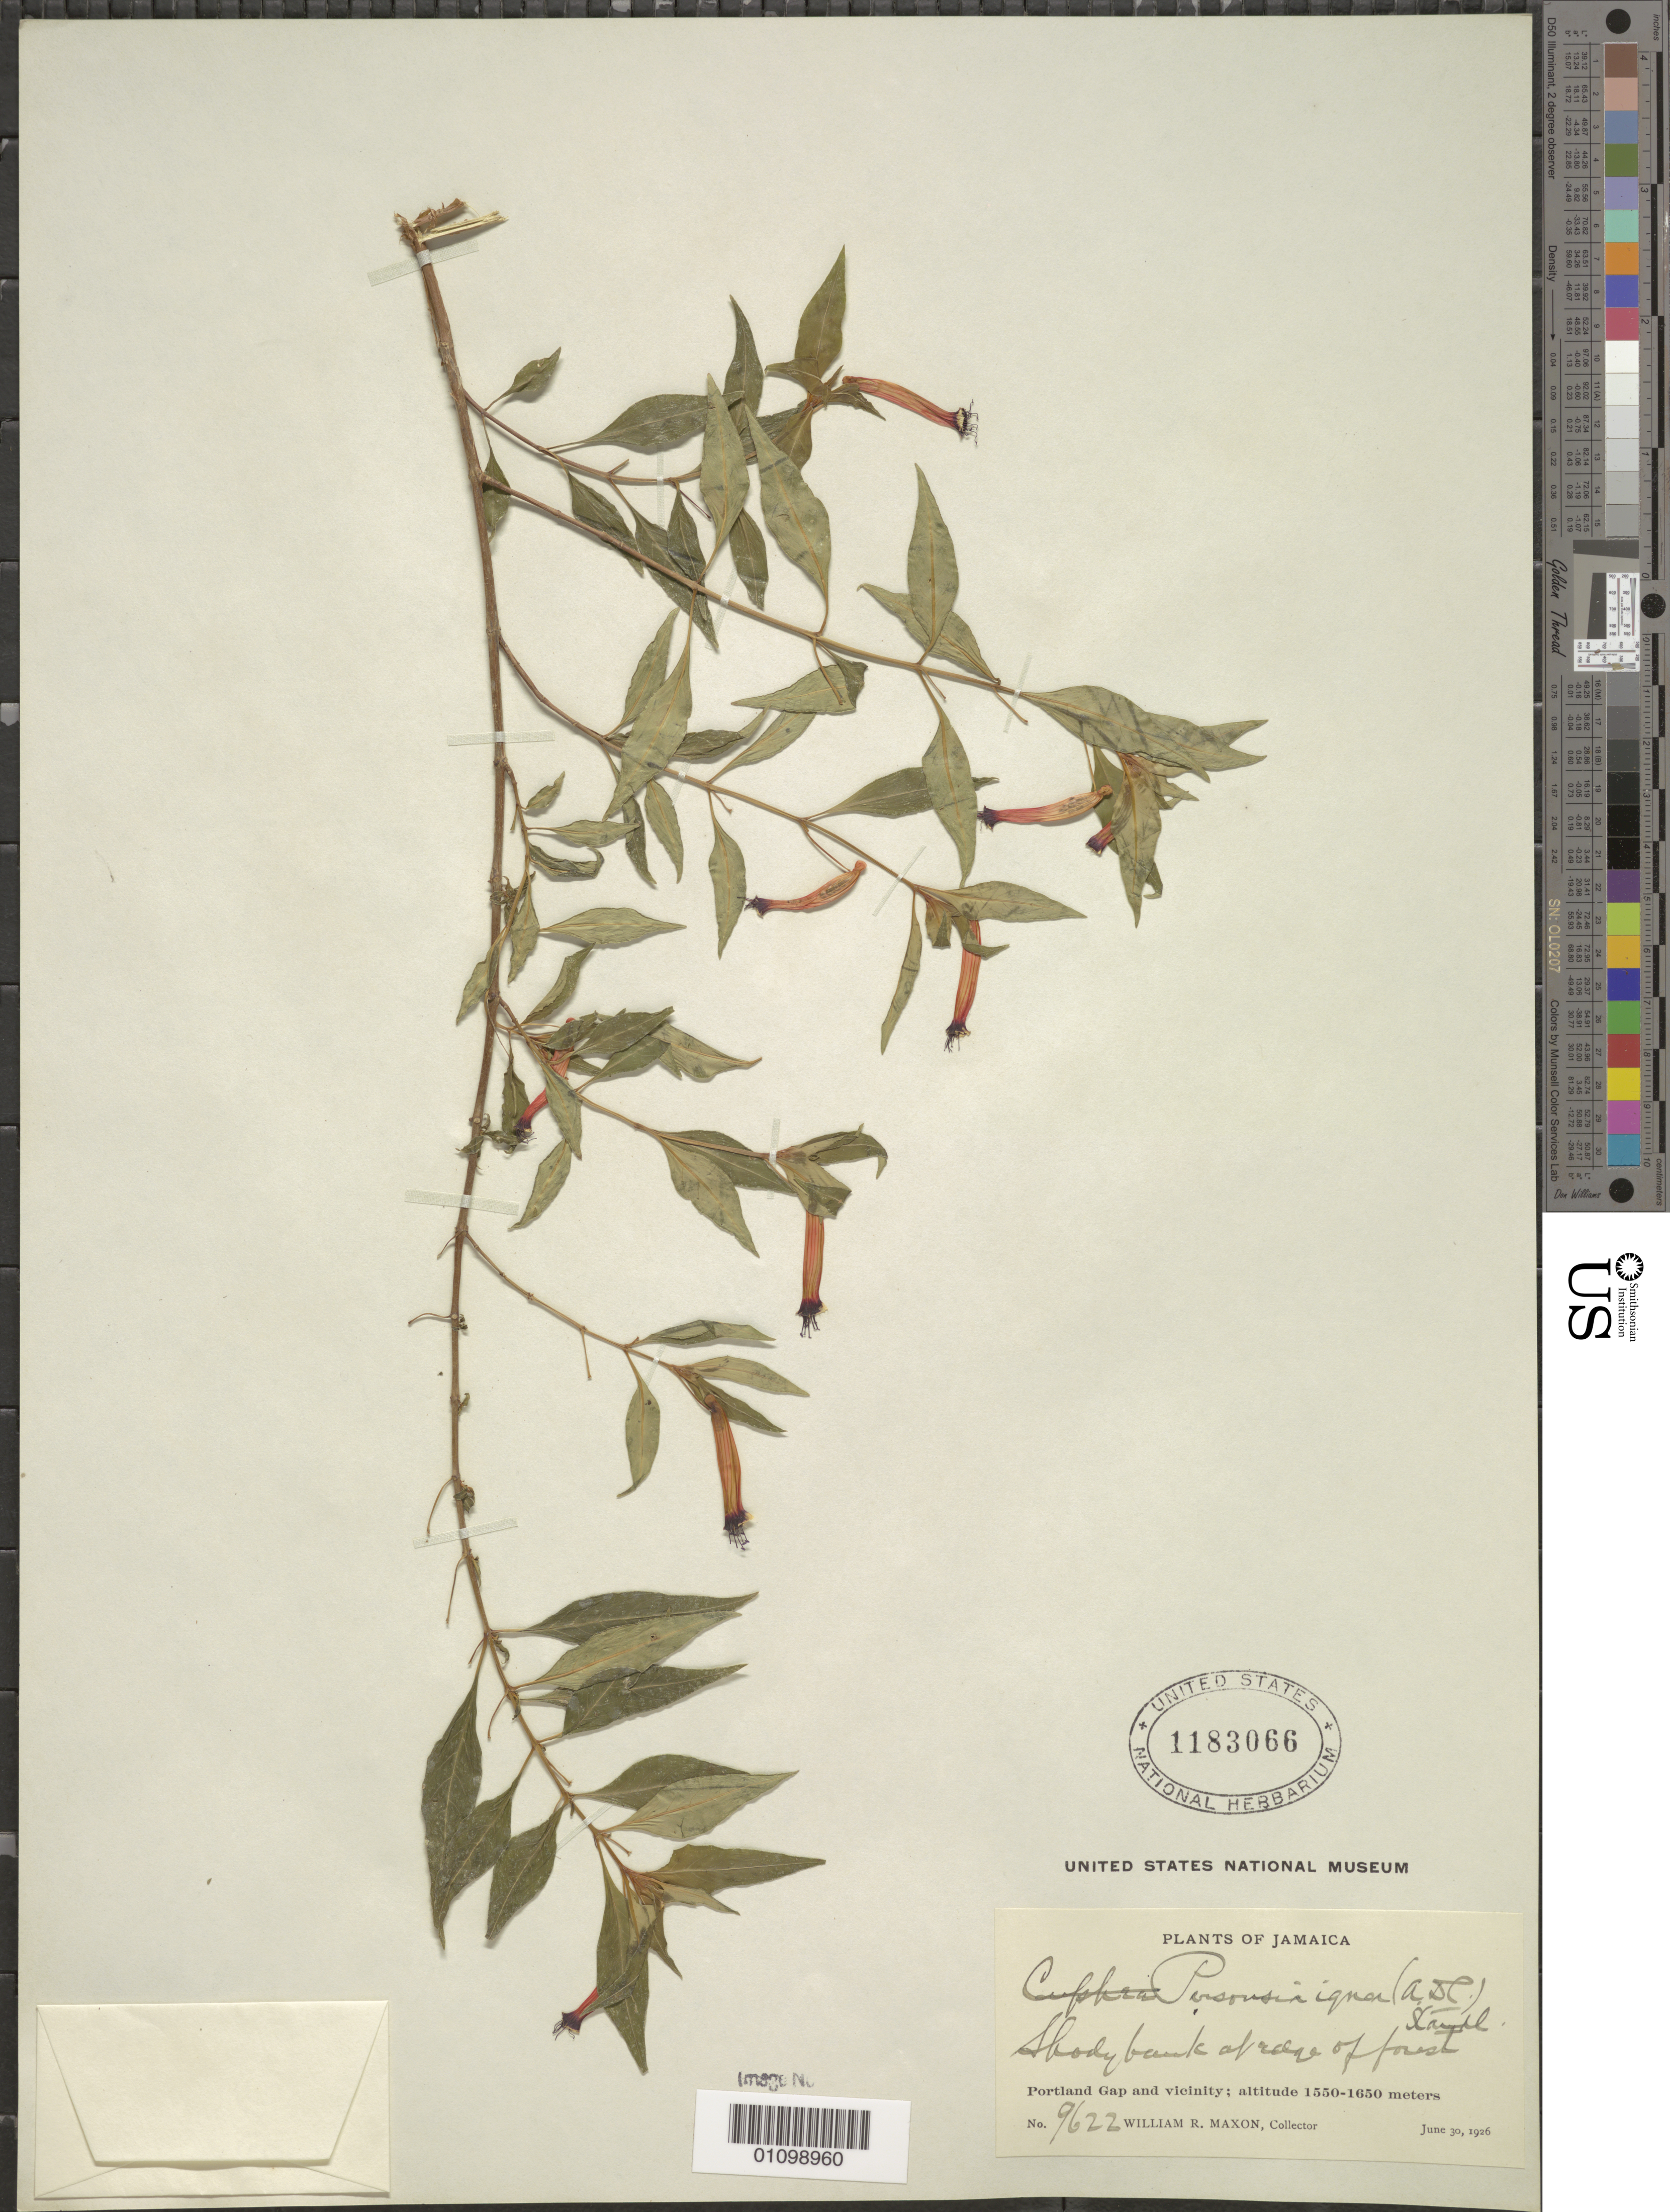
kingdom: Plantae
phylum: Tracheophyta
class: Magnoliopsida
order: Myrtales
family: Lythraceae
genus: Cuphea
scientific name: Cuphea platycentra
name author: Lem.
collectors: W. R. Maxon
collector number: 9622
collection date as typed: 30 Jun 1926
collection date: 1926-06-30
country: Jamaica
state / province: Portland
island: Jamaica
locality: Shady bank at edge of forest. Portland Gap and vicinity.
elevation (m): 1550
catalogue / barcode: US 1183066